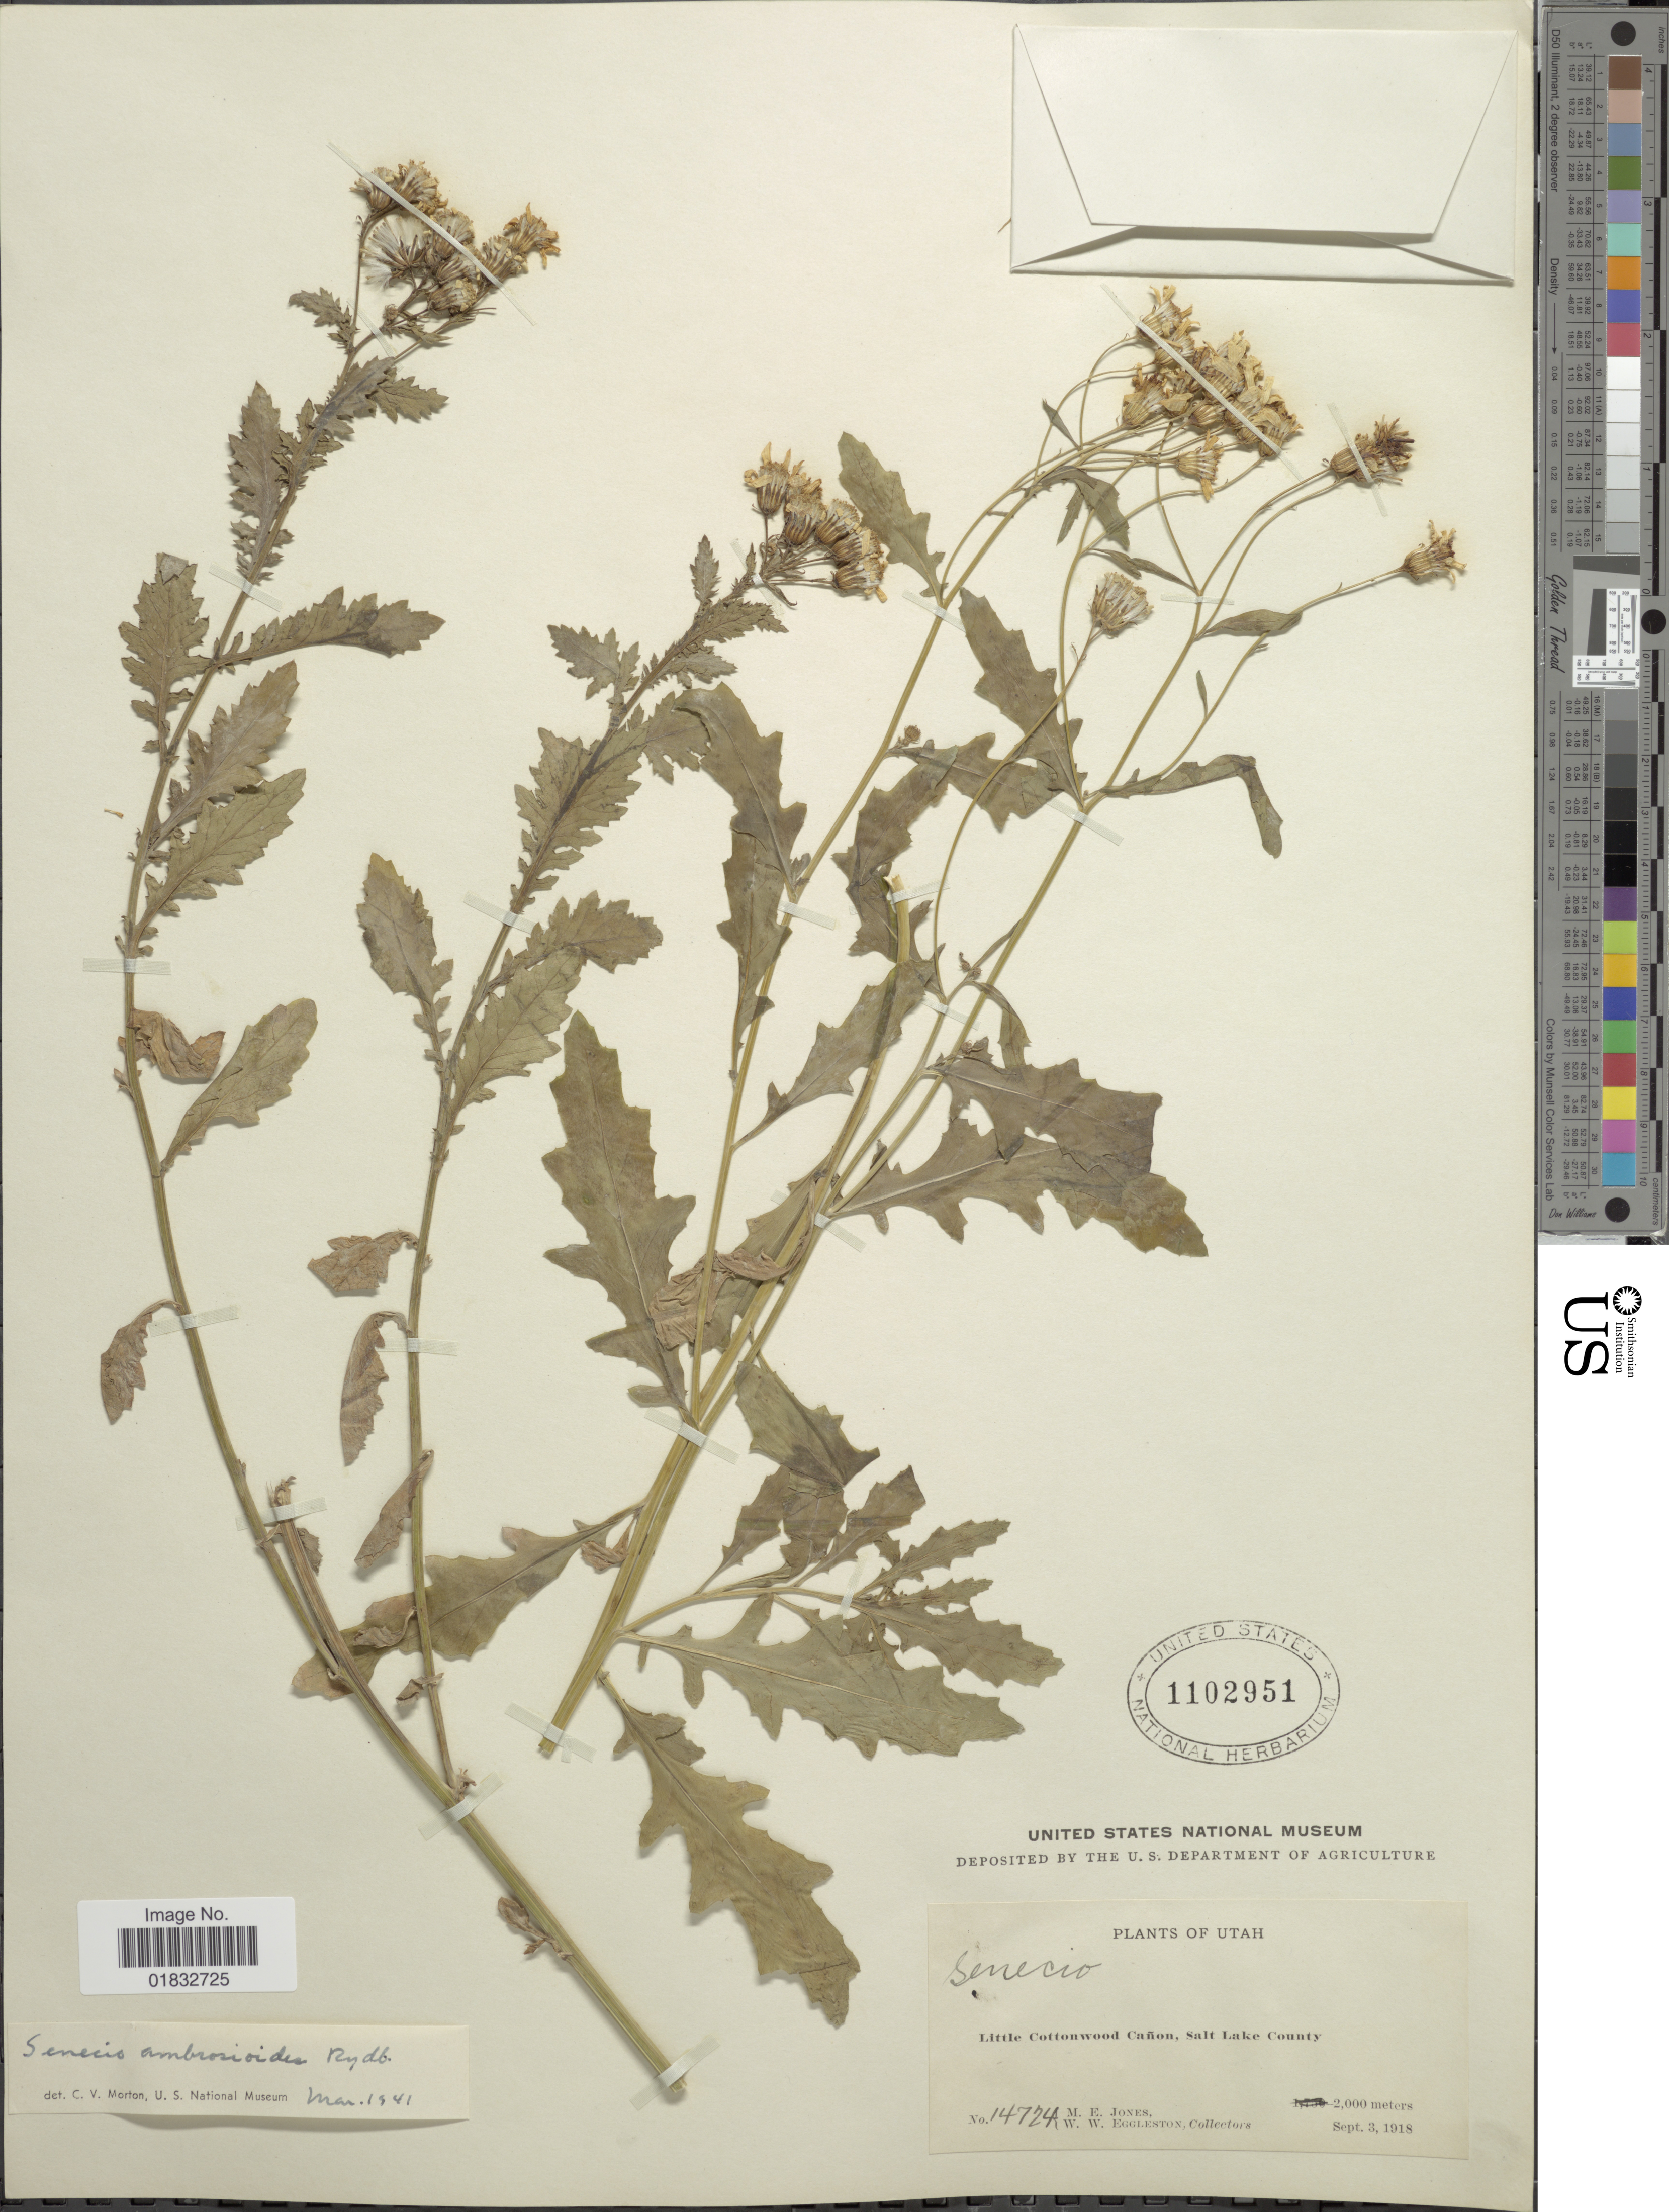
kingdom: Plantae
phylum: Tracheophyta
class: Magnoliopsida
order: Asterales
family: Asteraceae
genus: Senecio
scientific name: Senecio eremophilus var. kingii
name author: (Rydb.) Greenm.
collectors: M. E. Jones & W. W. Eggleston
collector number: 14724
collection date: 1918-09-03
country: United States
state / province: Utah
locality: Little Cottonwood Cañon, Salt Lake County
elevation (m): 2000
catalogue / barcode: US 1102951